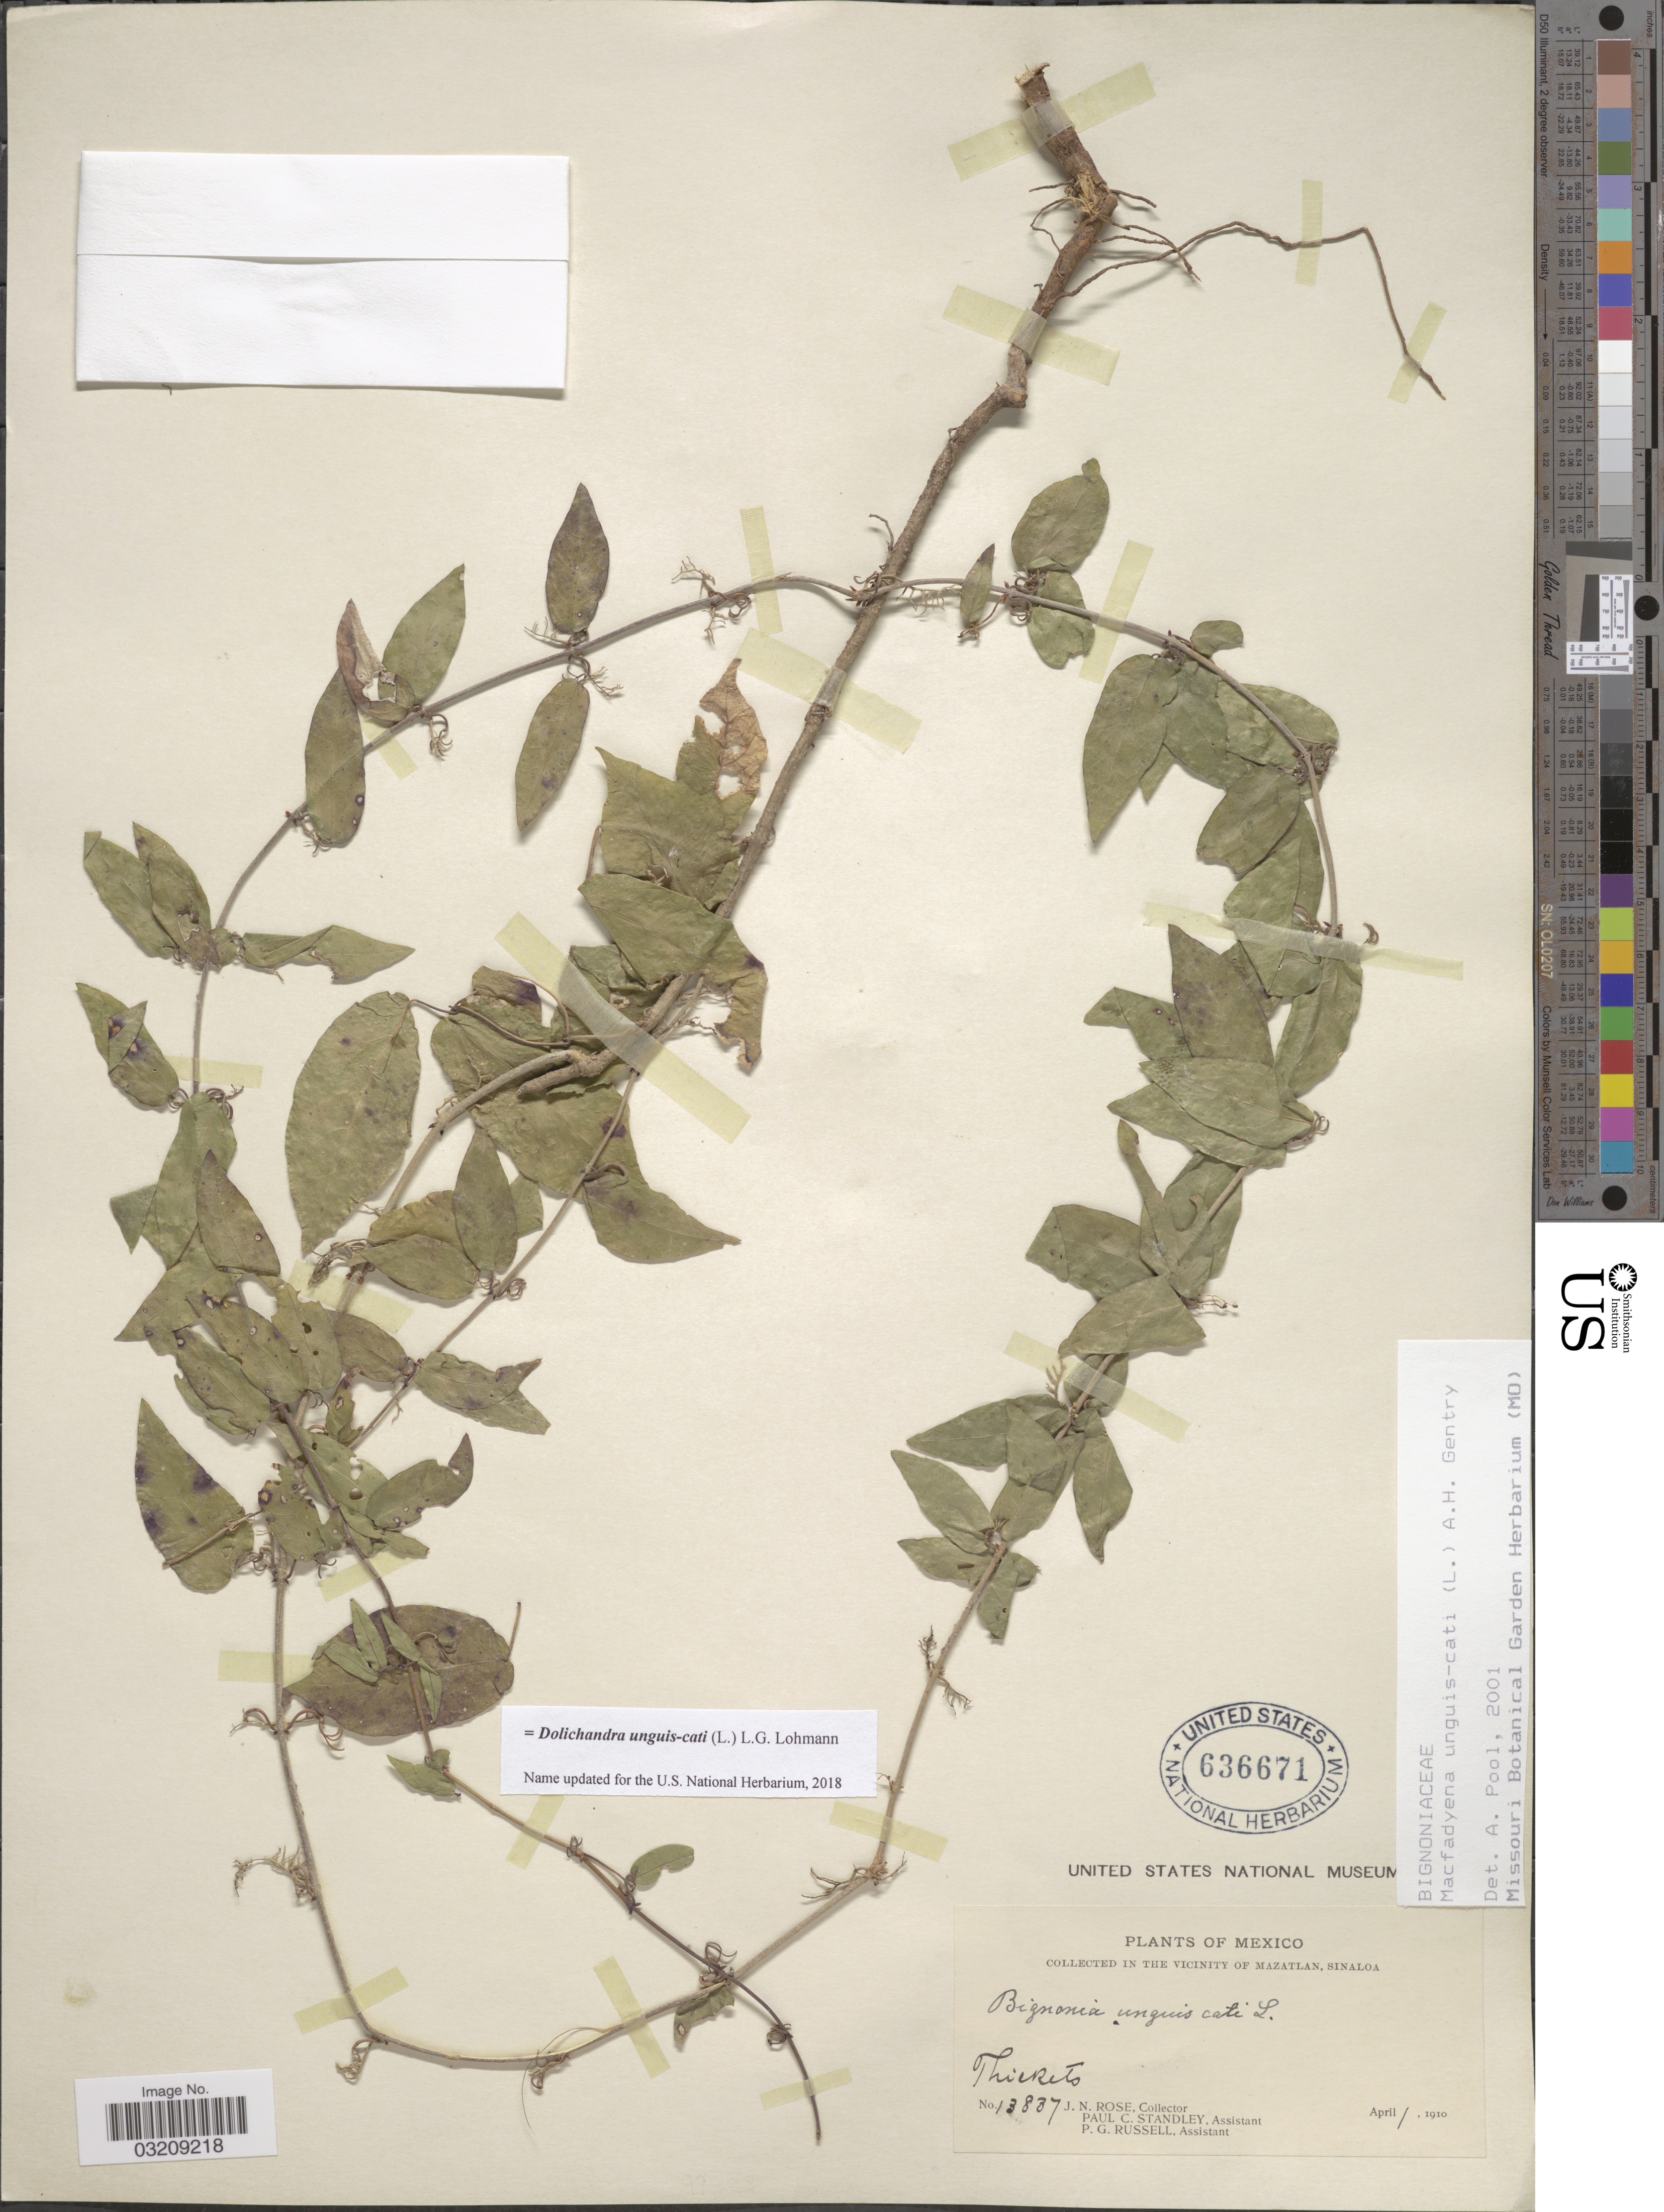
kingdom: Plantae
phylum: Tracheophyta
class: Magnoliopsida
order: Lamiales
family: Bignoniaceae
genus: Dolichandra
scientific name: Dolichandra unguis-cati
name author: (L.) L.G. Lohmann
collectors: J. N. Rose, P. C. Standley & P. G. Russell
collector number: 13837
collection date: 1910-04-01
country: Mexico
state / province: Sinaloa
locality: Collected in the Vicinity of of Mazatlan.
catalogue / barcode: US 636671